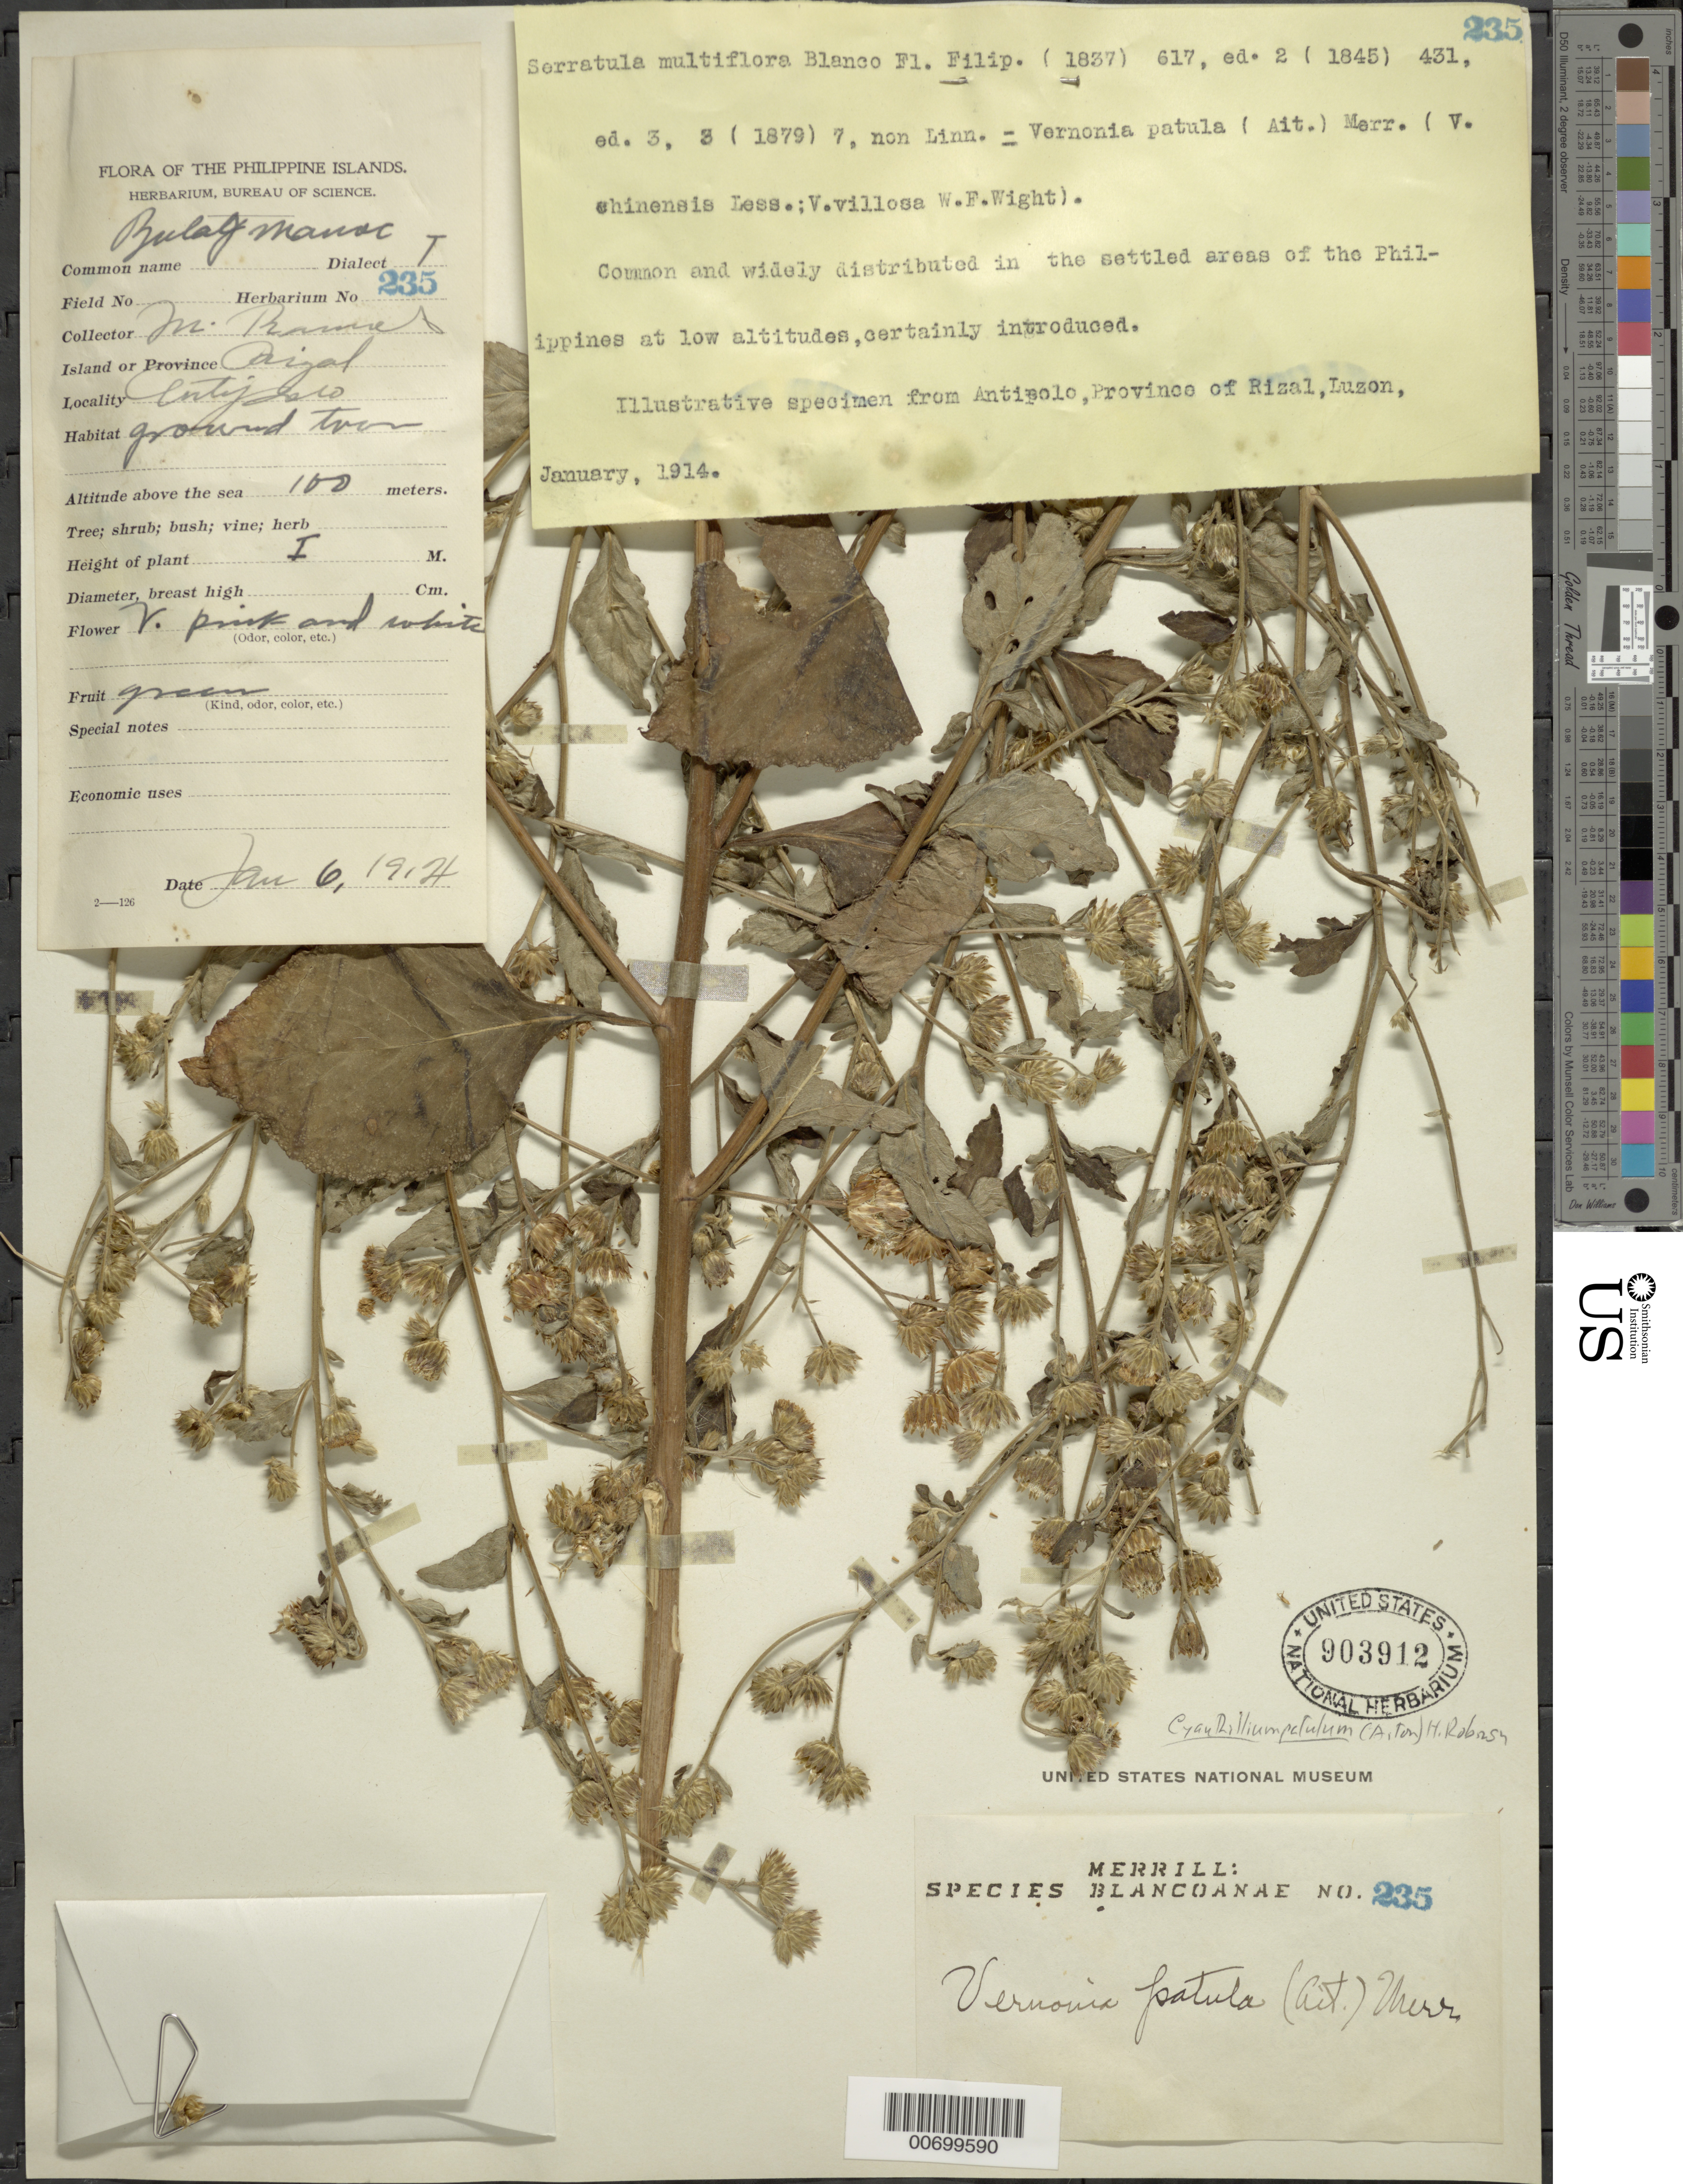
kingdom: Plantae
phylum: Tracheophyta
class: Magnoliopsida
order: Asterales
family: Asteraceae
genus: Cyanthillium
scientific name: Cyanthillium patulum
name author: (Aiton) H. Rob.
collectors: M. Ramos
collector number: Sp. Blancoan. 0235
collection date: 1914-01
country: Philippines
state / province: Calabarzon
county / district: Rizal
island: Luzon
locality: Antipolo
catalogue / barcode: US 903912